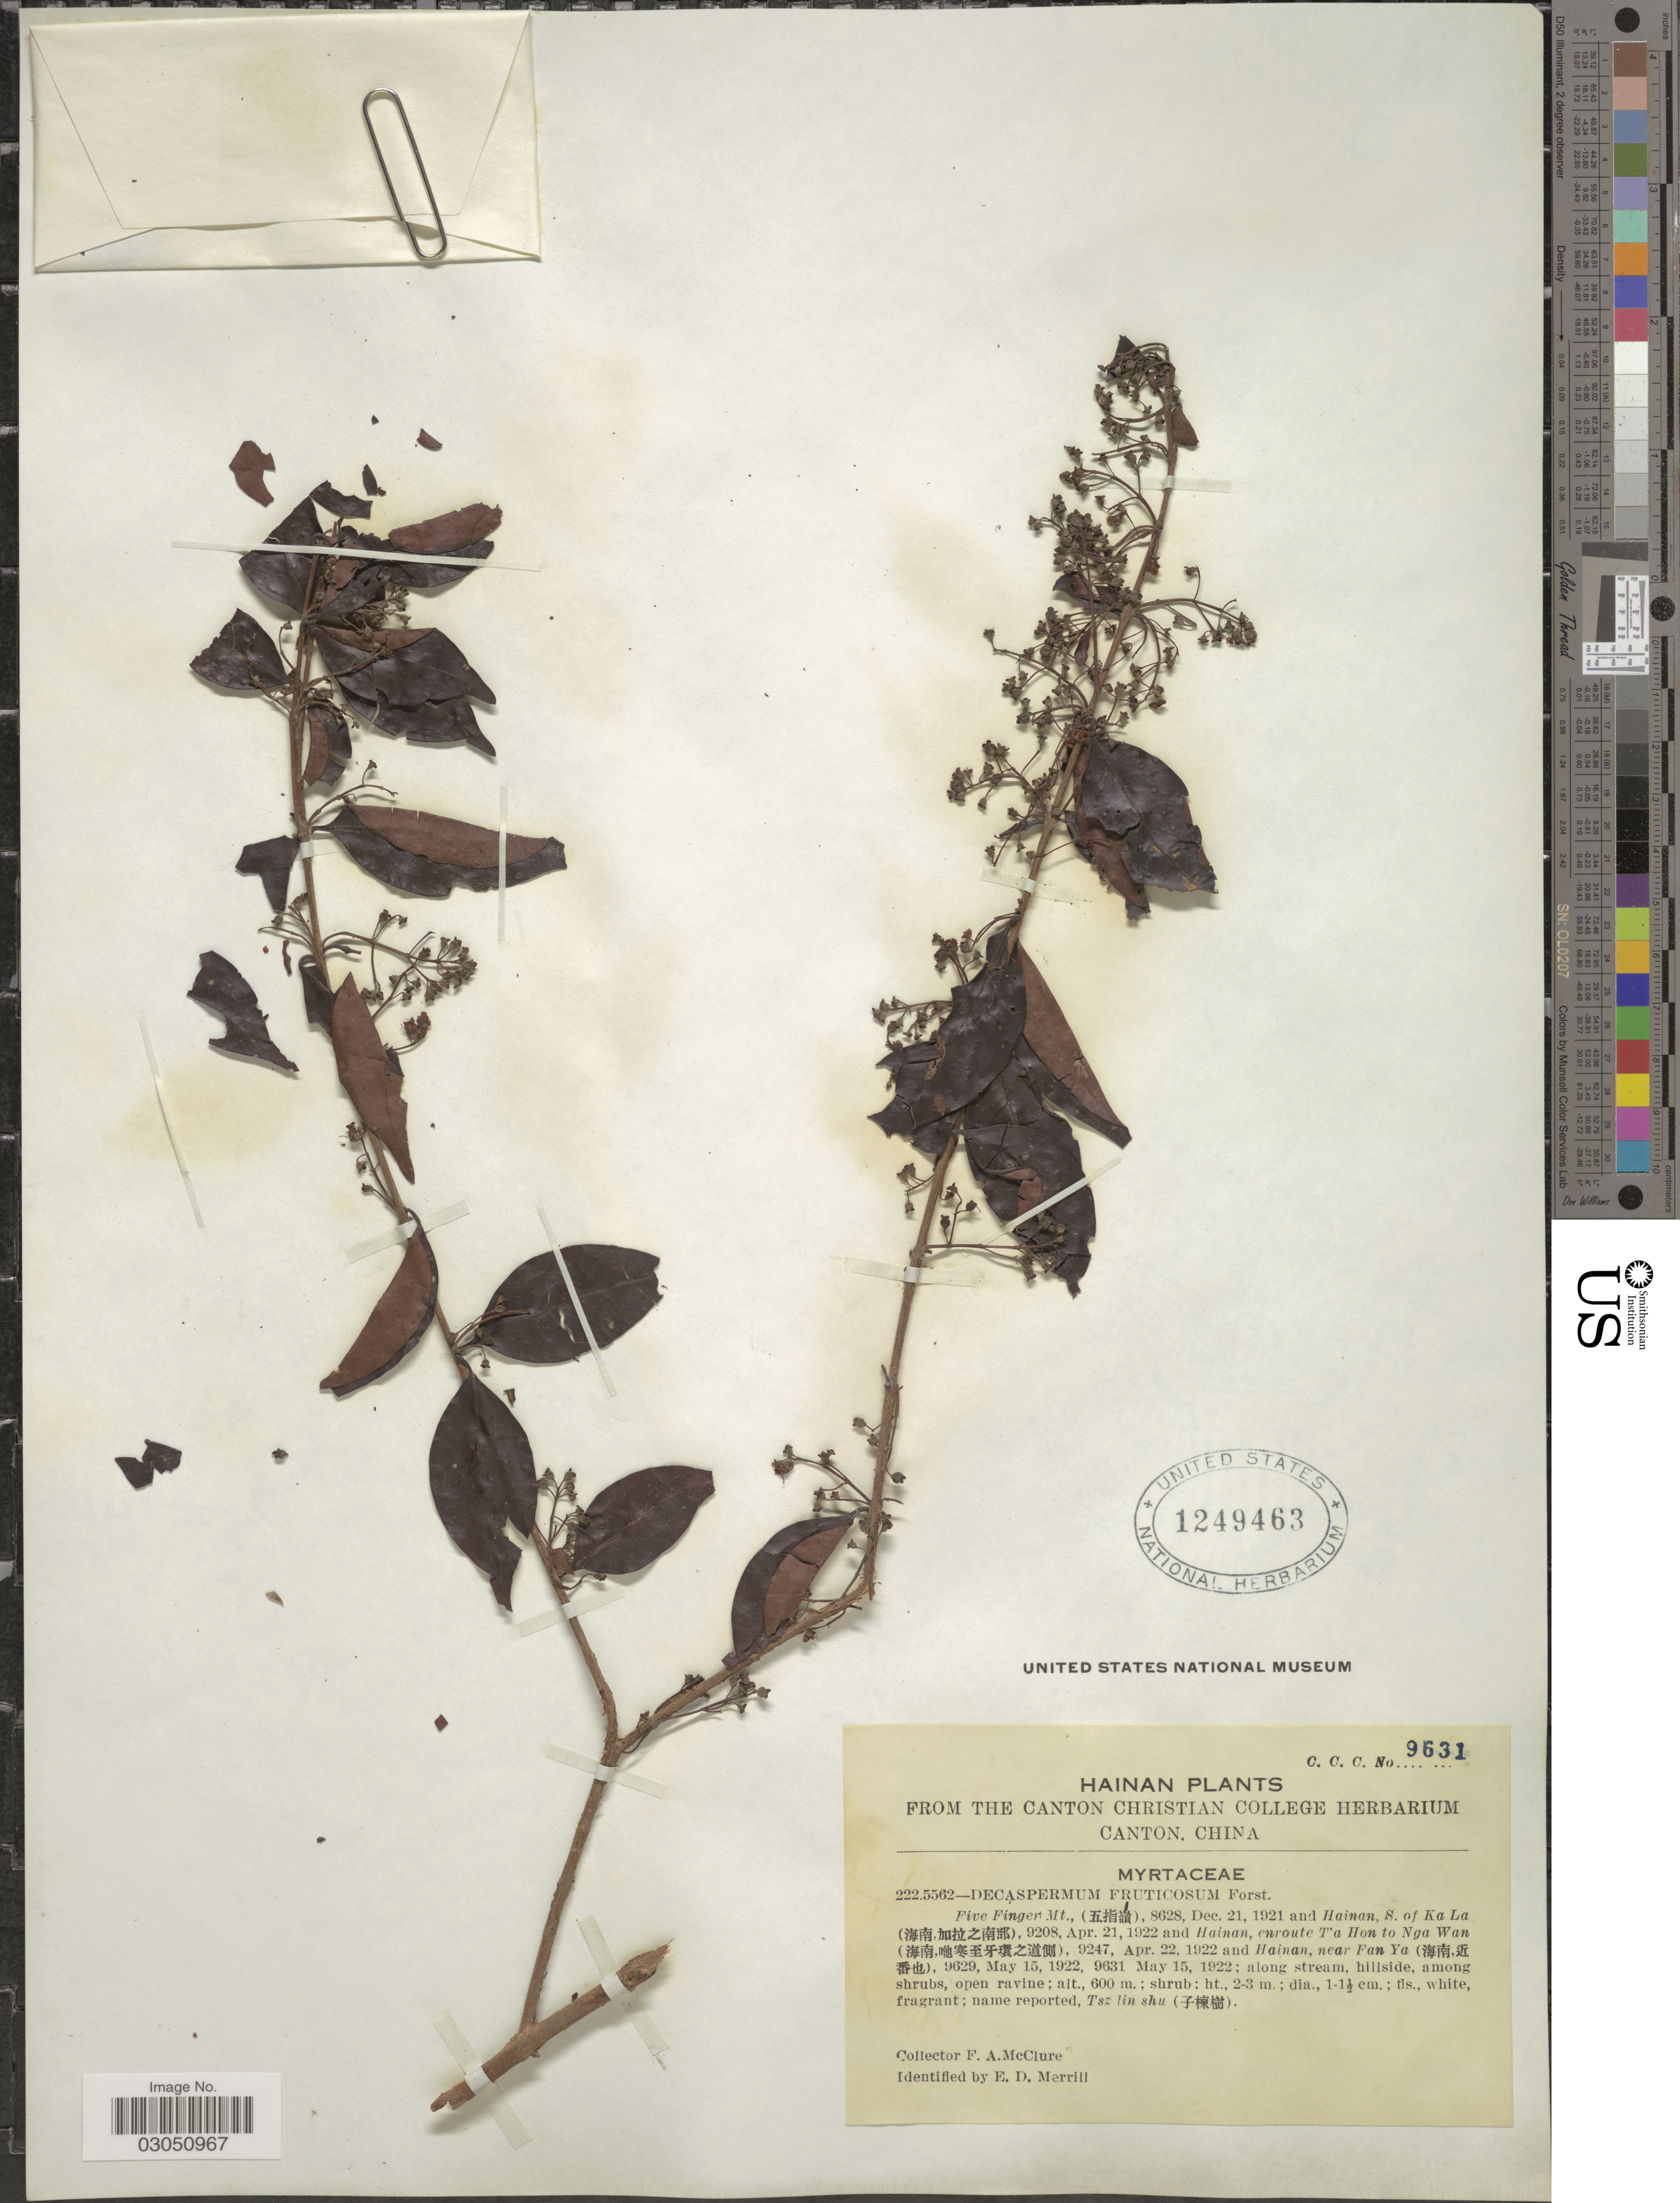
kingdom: Plantae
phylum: Tracheophyta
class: Magnoliopsida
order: Myrtales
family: Myrtaceae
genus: Decaspermum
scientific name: Decaspermum gracilentum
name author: (Hance) Merr. & L.M. Perry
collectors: F. A. McClure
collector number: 9631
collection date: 1921-12-21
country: China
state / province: Hainan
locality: Five Finger Mt., along stream, hillside, among shrubs, open ravine.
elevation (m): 600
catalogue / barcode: US 1249463